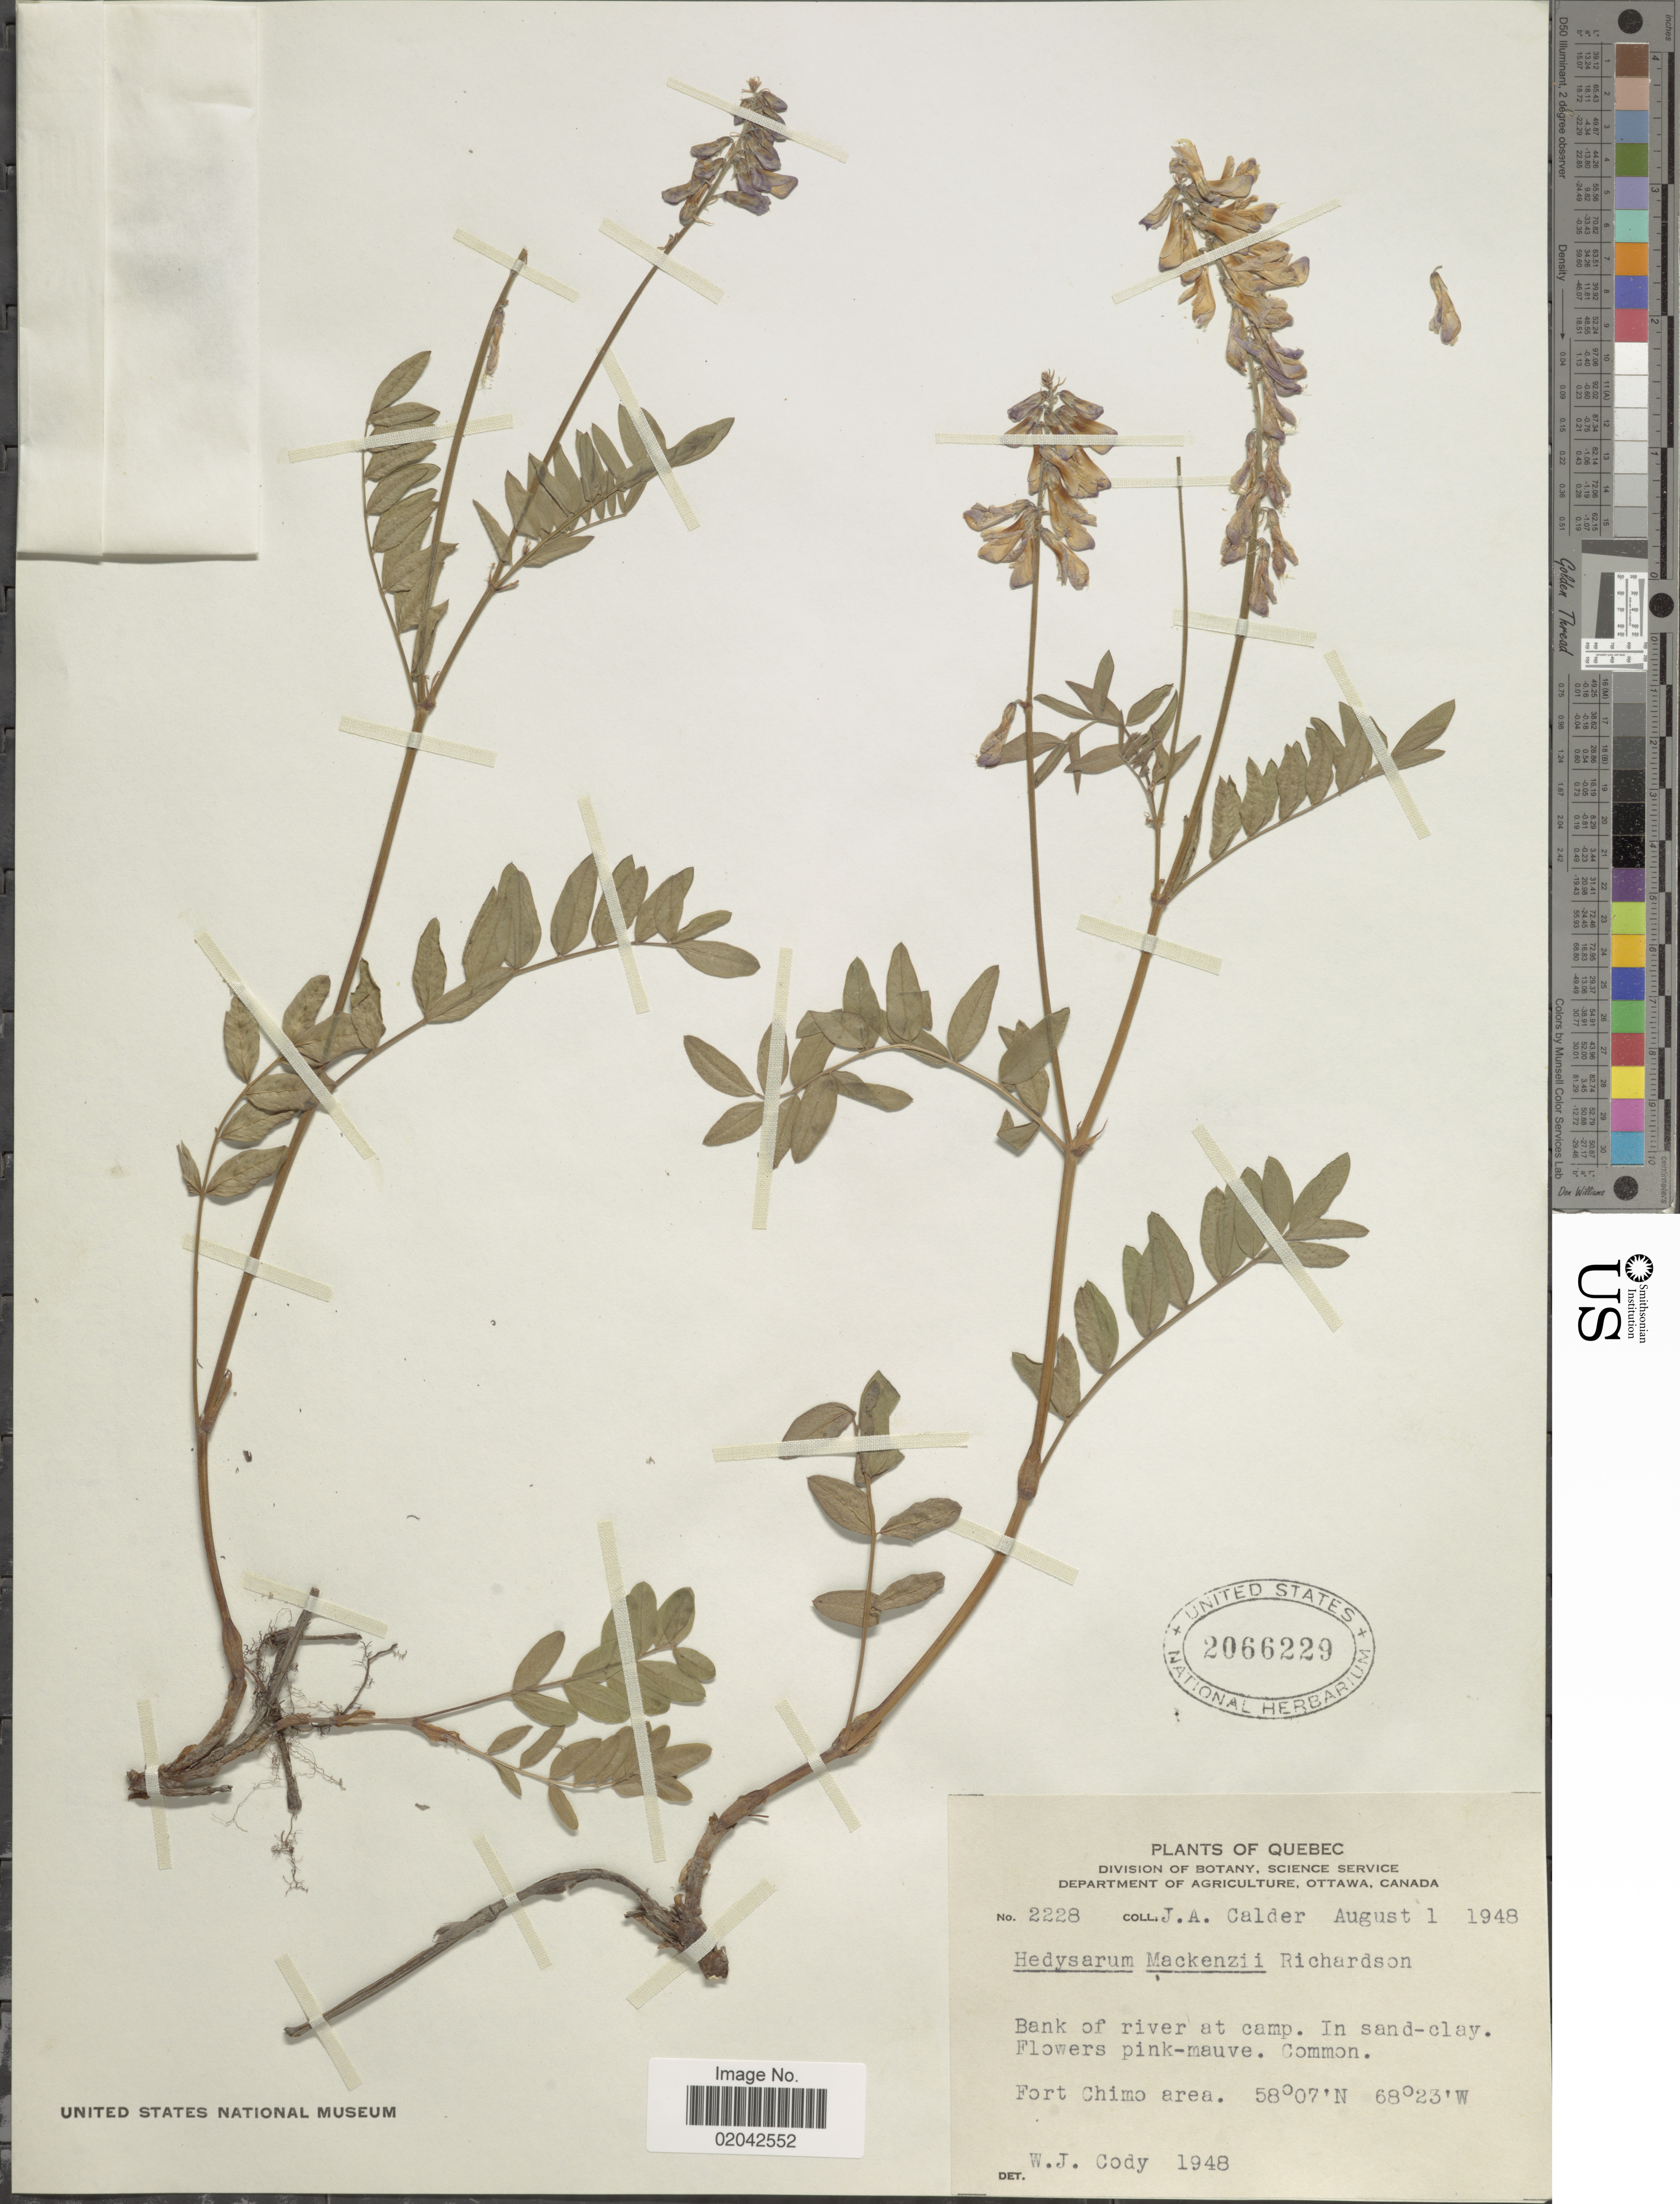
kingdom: Plantae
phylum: Tracheophyta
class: Magnoliopsida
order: Fabales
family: Fabaceae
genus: Hedysarum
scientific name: Hedysarum mackenziei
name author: Richardson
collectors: J. A. Calder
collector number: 2228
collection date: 1948-08-01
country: Canada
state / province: Quebec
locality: Bank of river at camp, Fort Chimo area.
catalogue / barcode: US 2066229